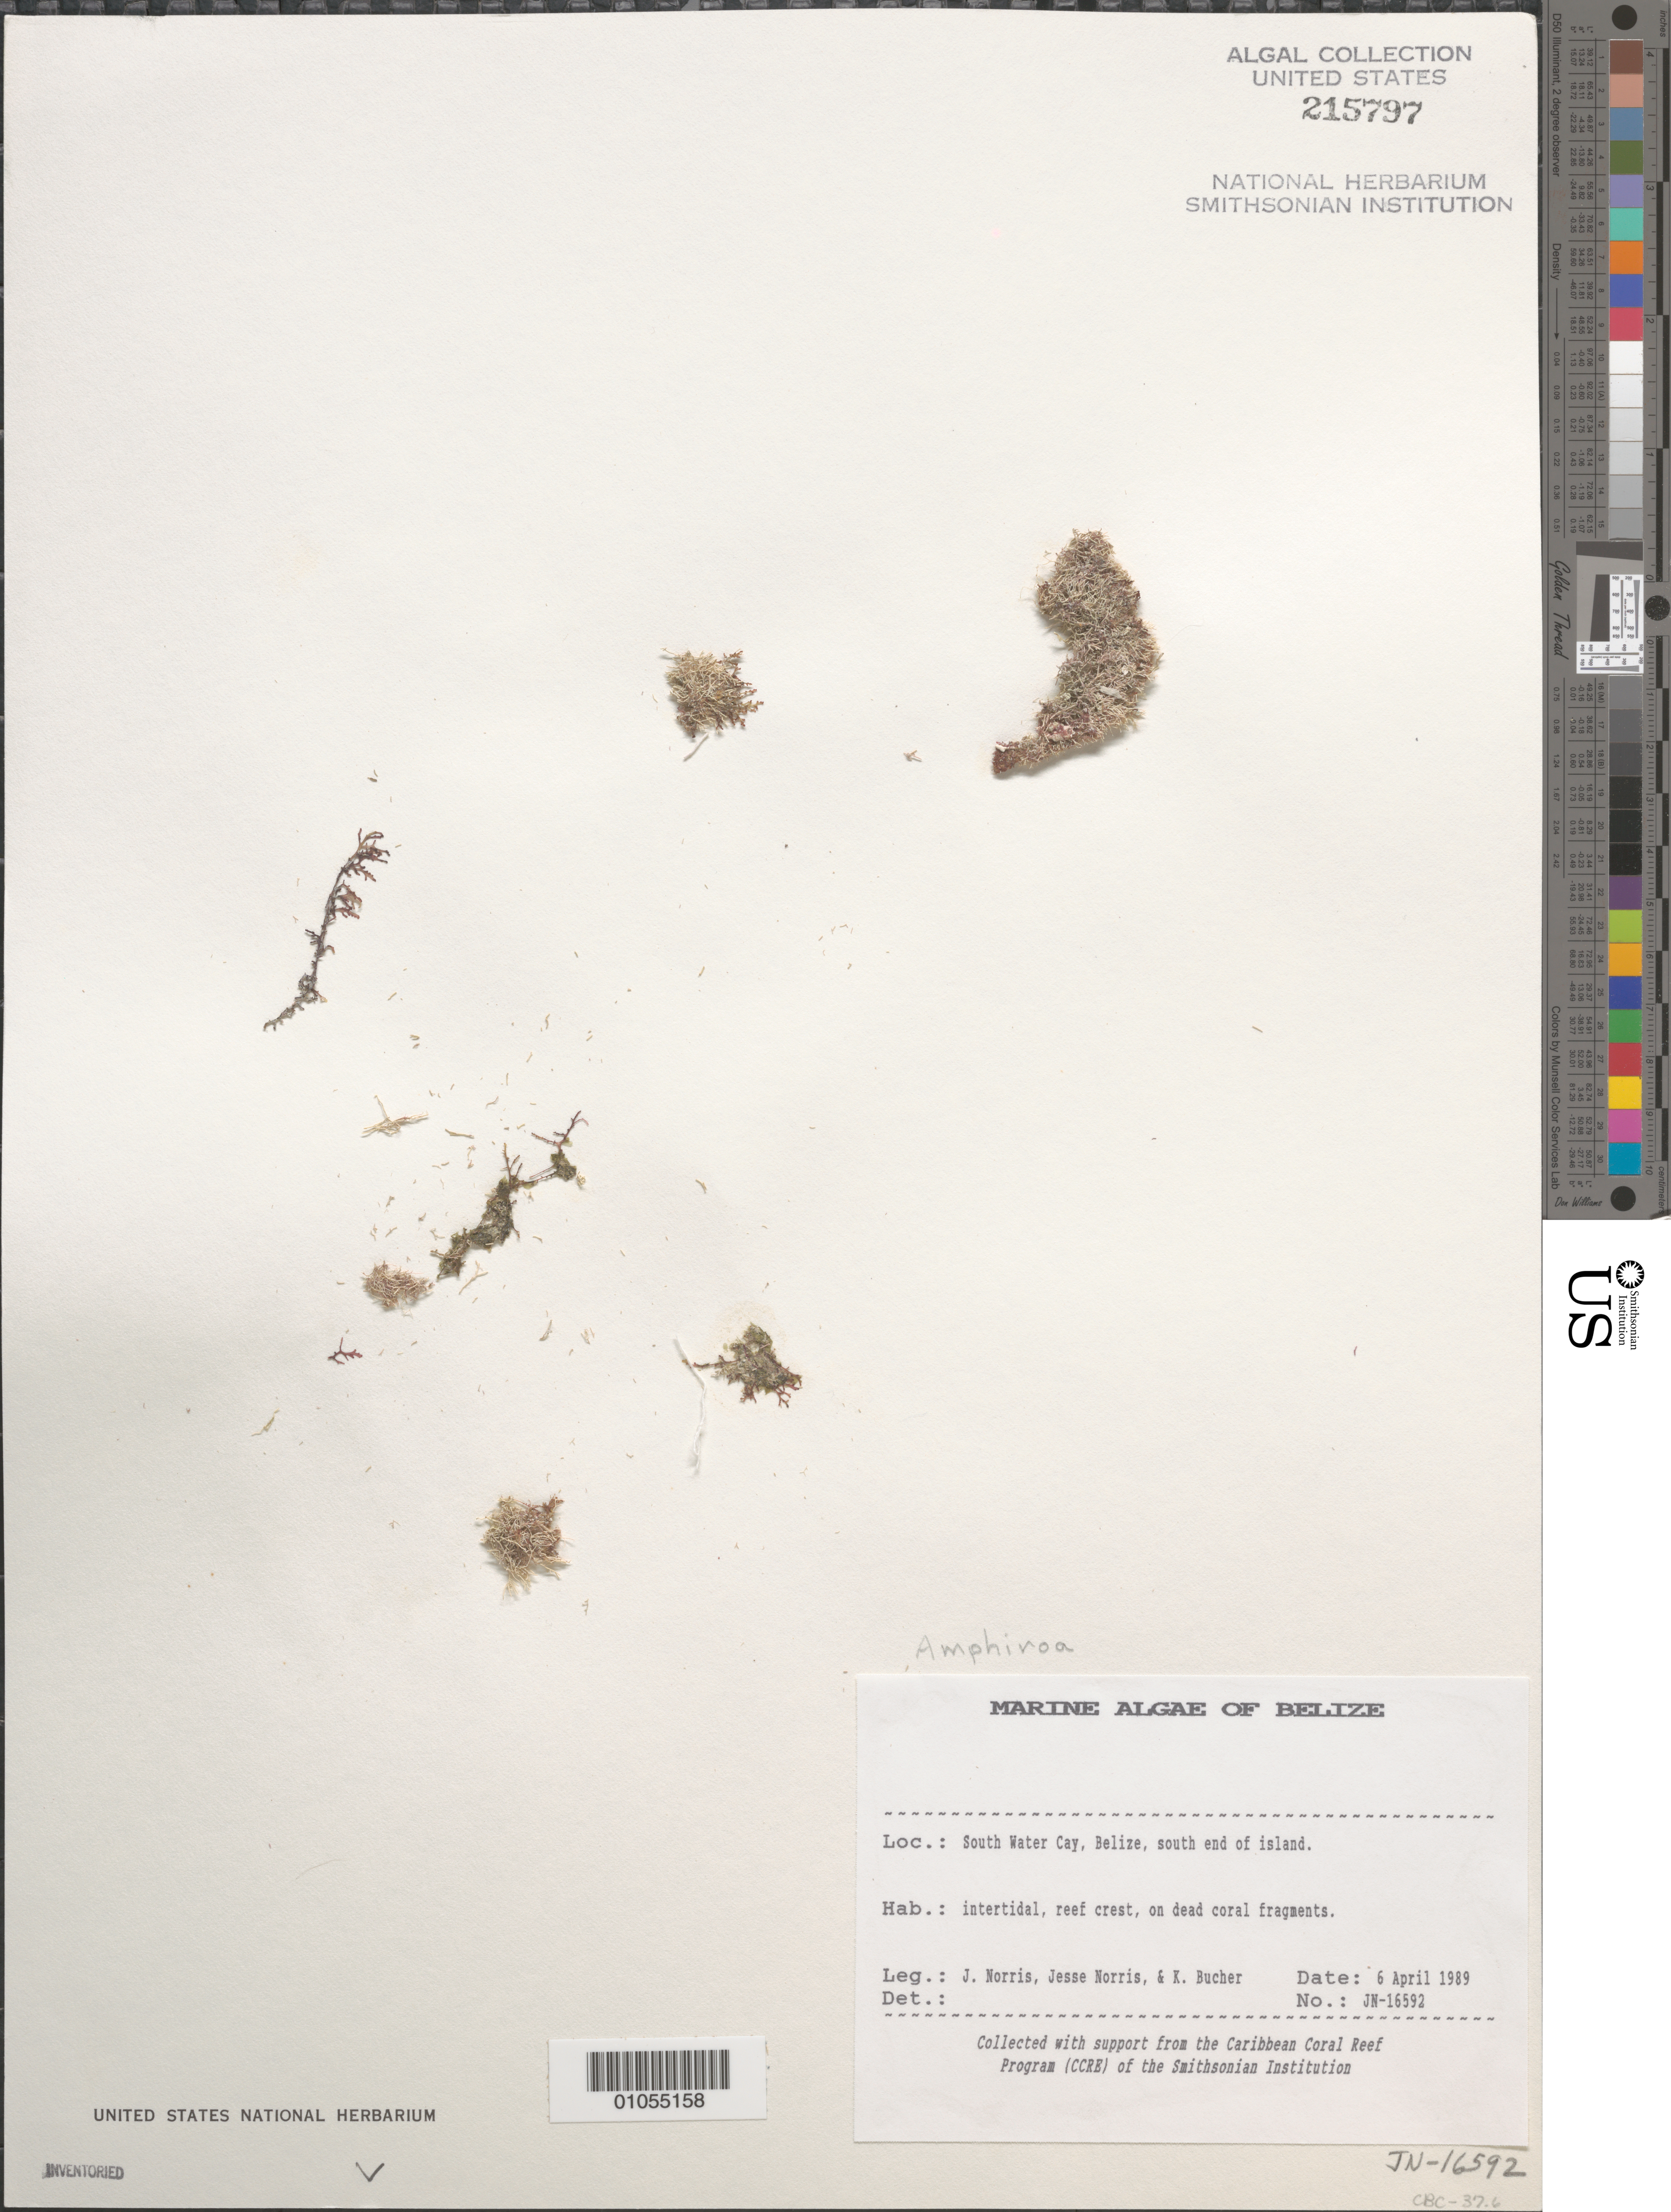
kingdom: Plantae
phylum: Rhodophyta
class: Florideophyceae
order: Corallinales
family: Lithophyllaceae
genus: Amphiroa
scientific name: Amphiroa sp.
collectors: J. N. Norris, K. E. Bucher & J. A. Norris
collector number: JN-16592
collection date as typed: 06 Apr 1989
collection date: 1989-04-06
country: Belize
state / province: Stann Creek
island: South Water Cay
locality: South end of island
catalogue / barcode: US 215797